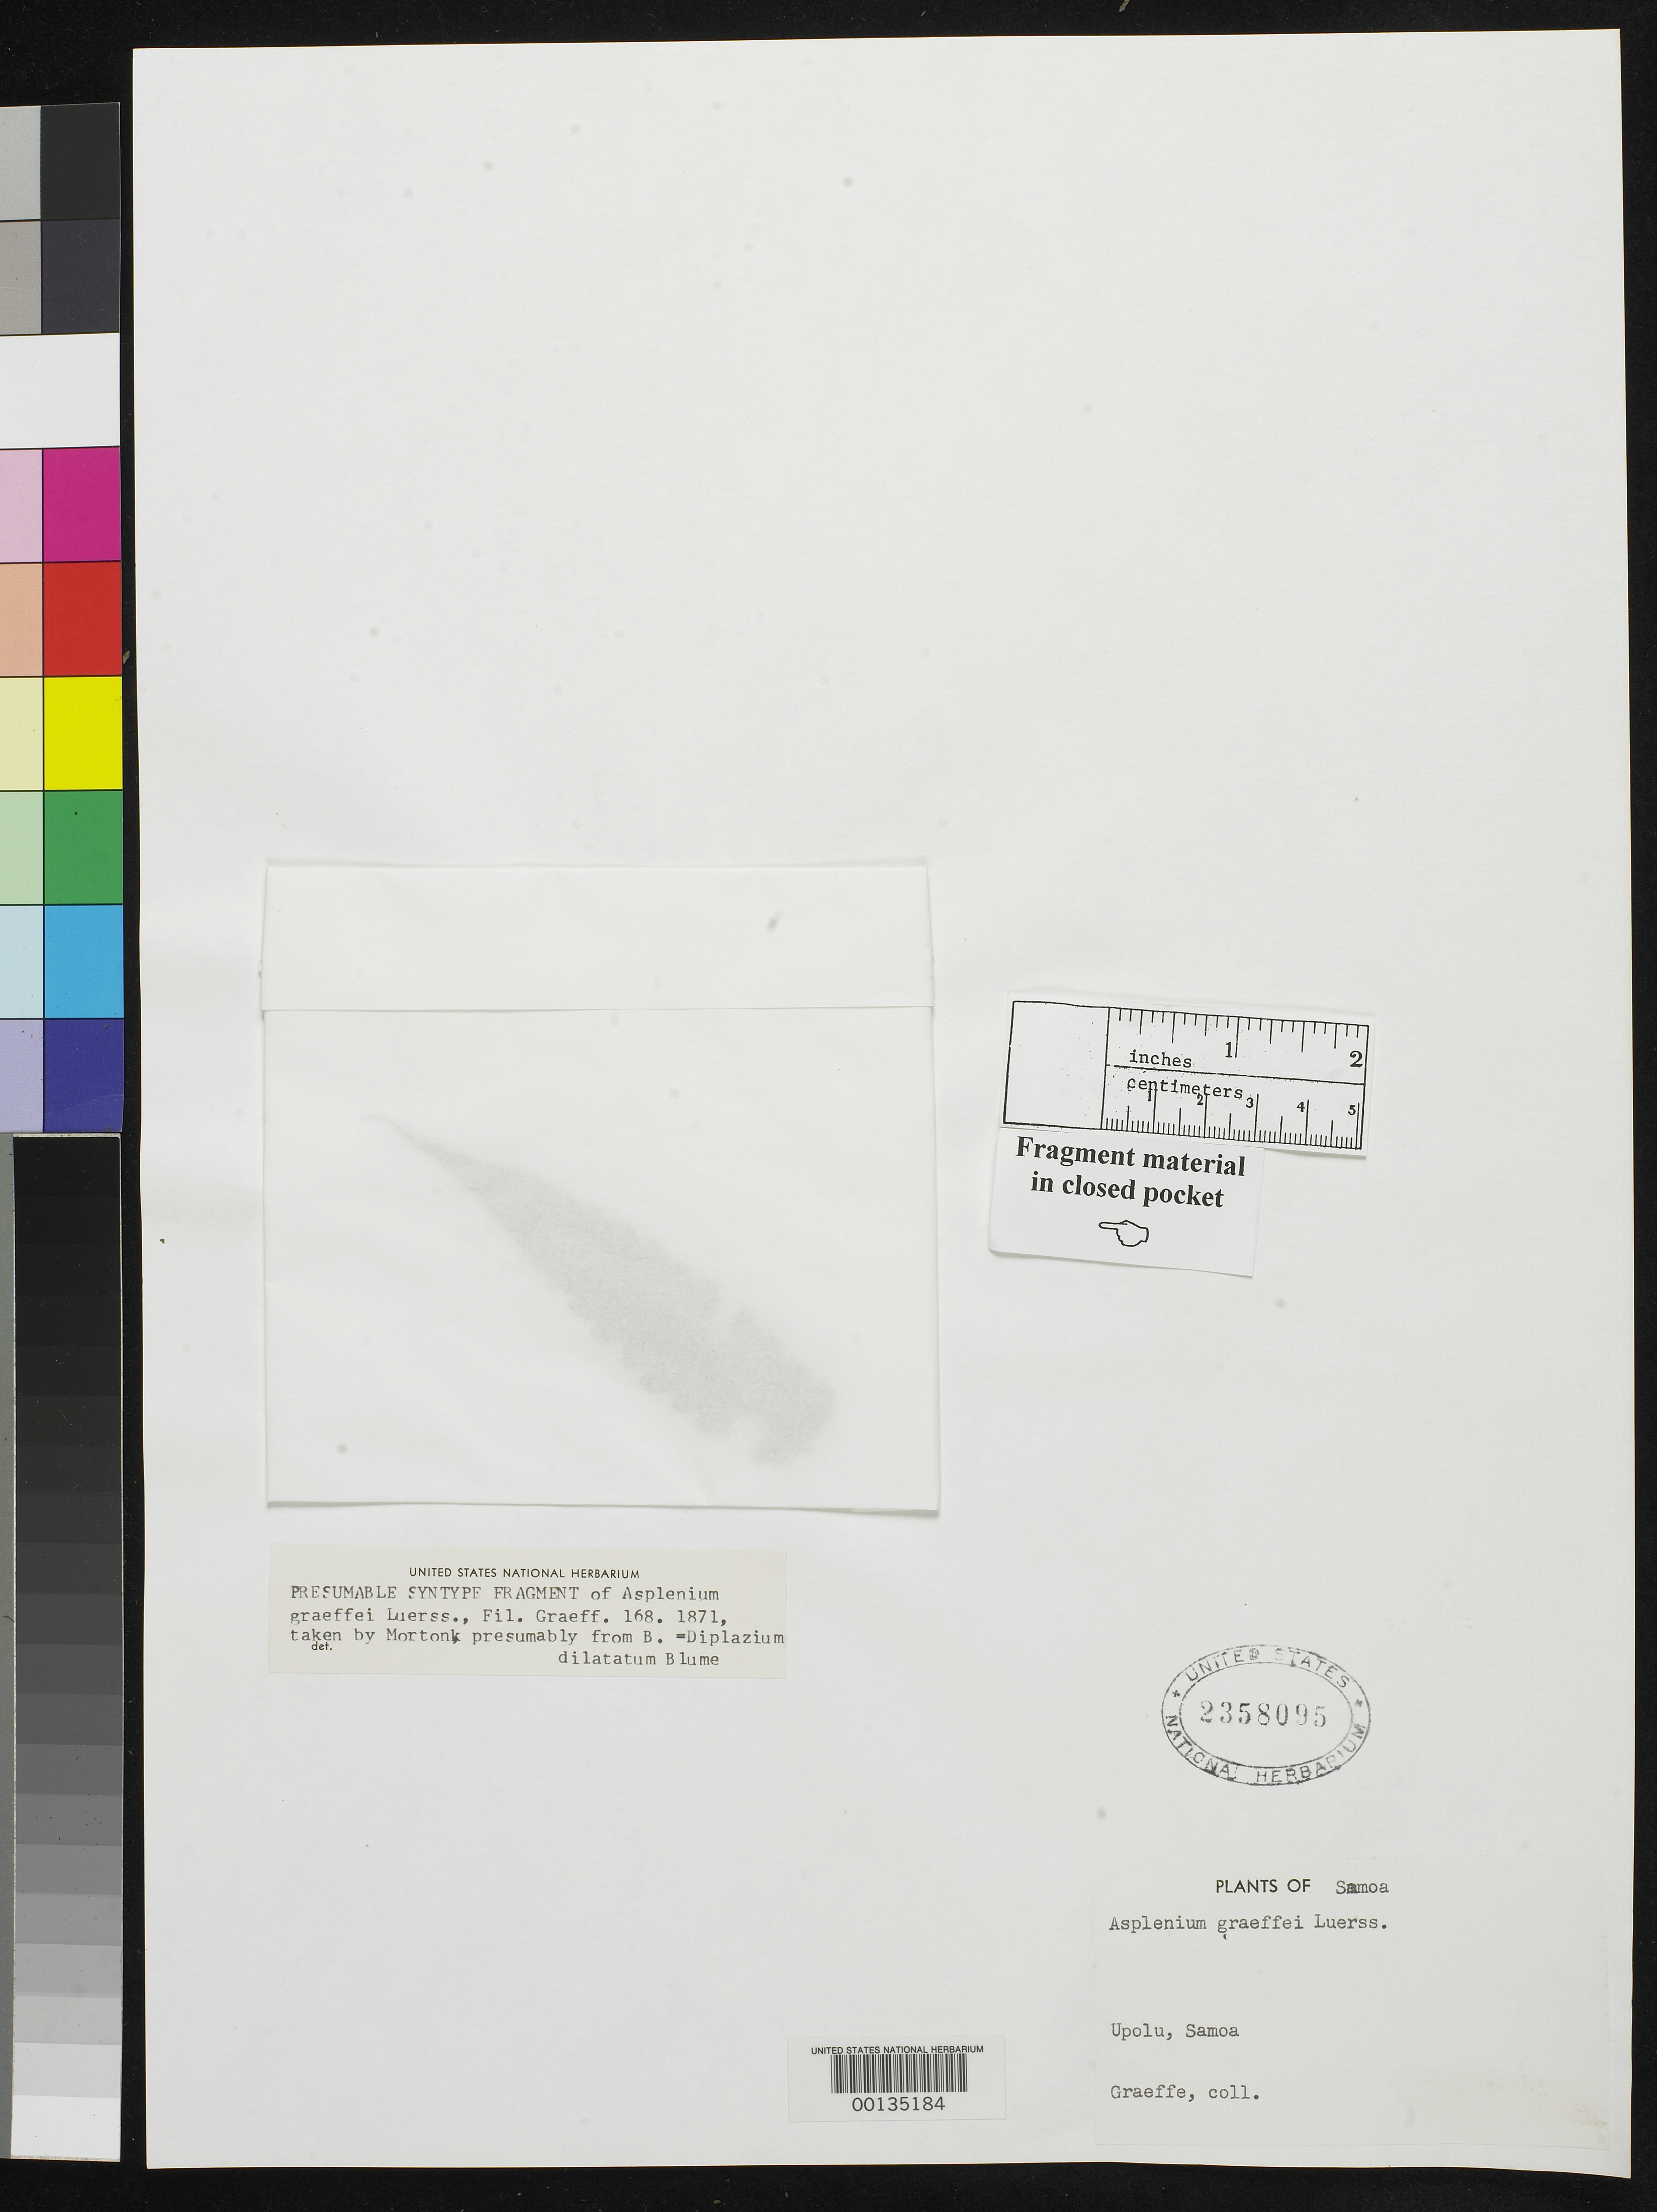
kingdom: Plantae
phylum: Tracheophyta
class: Polypodiopsida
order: Polypodiales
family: Aspleniaceae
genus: Asplenium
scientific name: Asplenium graeffei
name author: Luerssen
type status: Syntype Fragment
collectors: J. Graeffer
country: Samoa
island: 'Upolu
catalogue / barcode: US 2358095